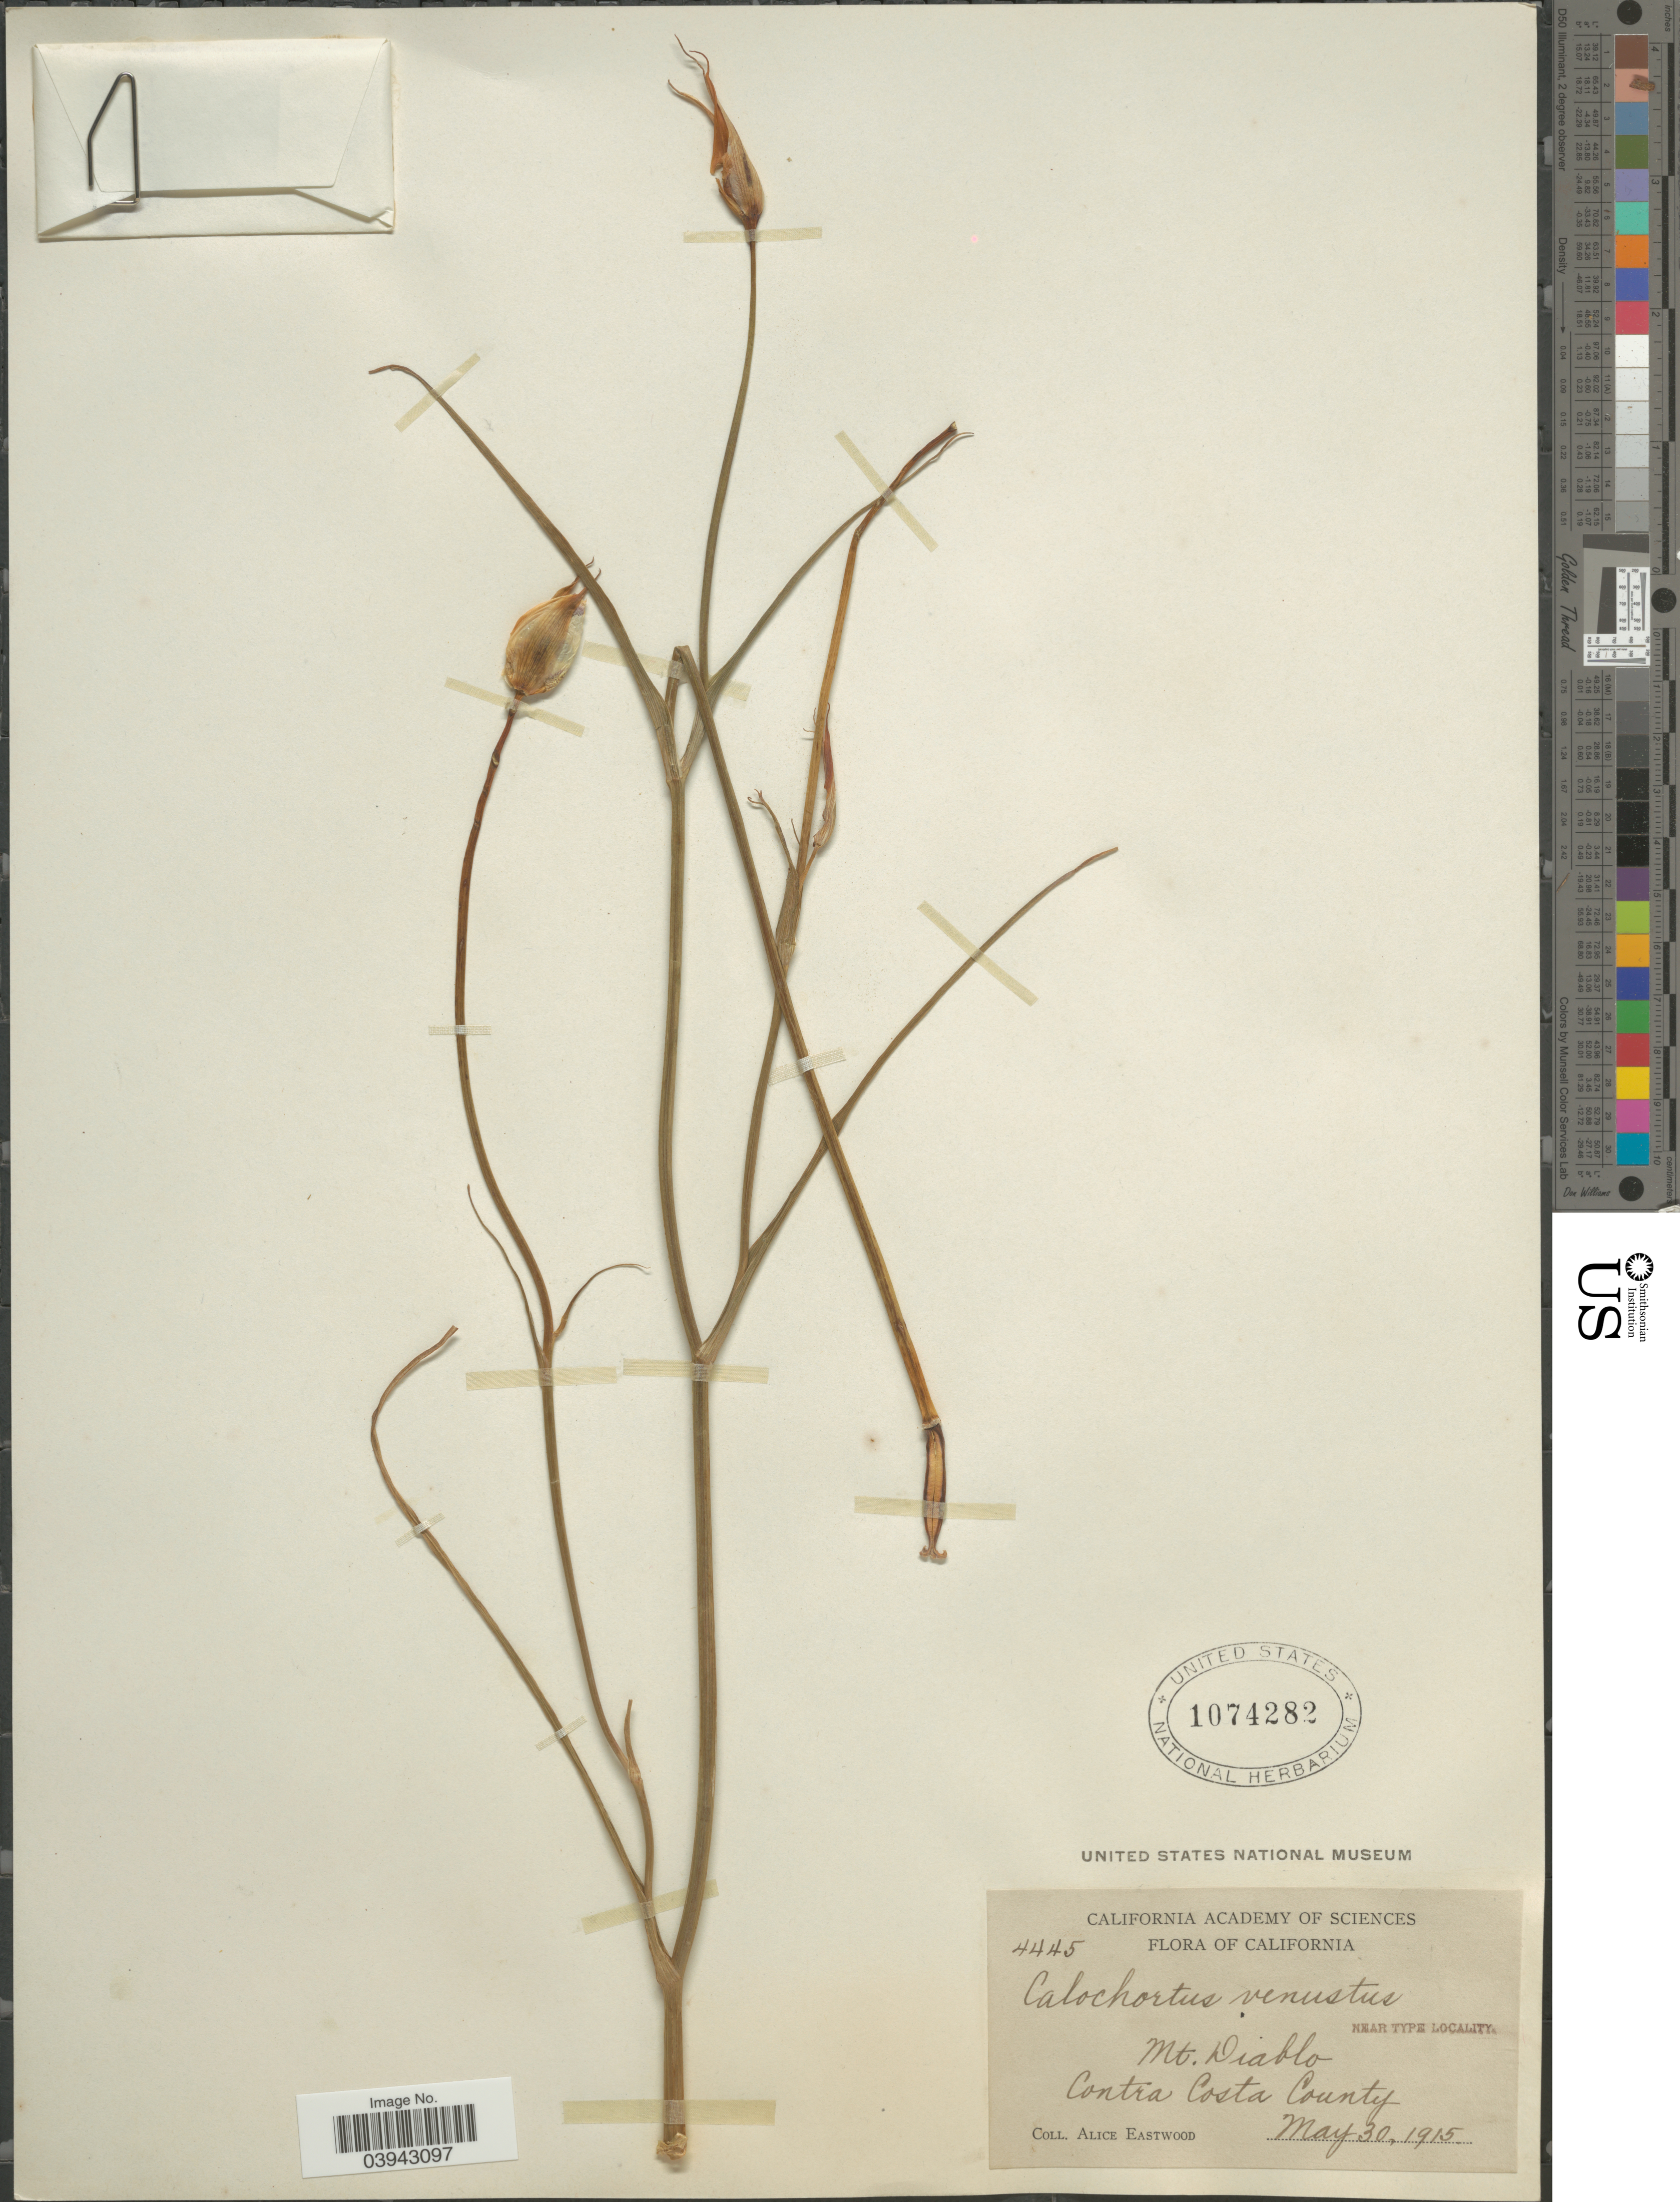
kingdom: Plantae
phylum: Tracheophyta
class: Liliopsida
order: Liliales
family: Liliaceae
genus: Calochortus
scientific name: Calochortus venustus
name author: Douglas ex Benth.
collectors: A. Eastwood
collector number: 4445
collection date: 1915-05-30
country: United States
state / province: California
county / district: Contra Costa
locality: Mt. Diablo. Contra Costa County.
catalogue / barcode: US 1074282